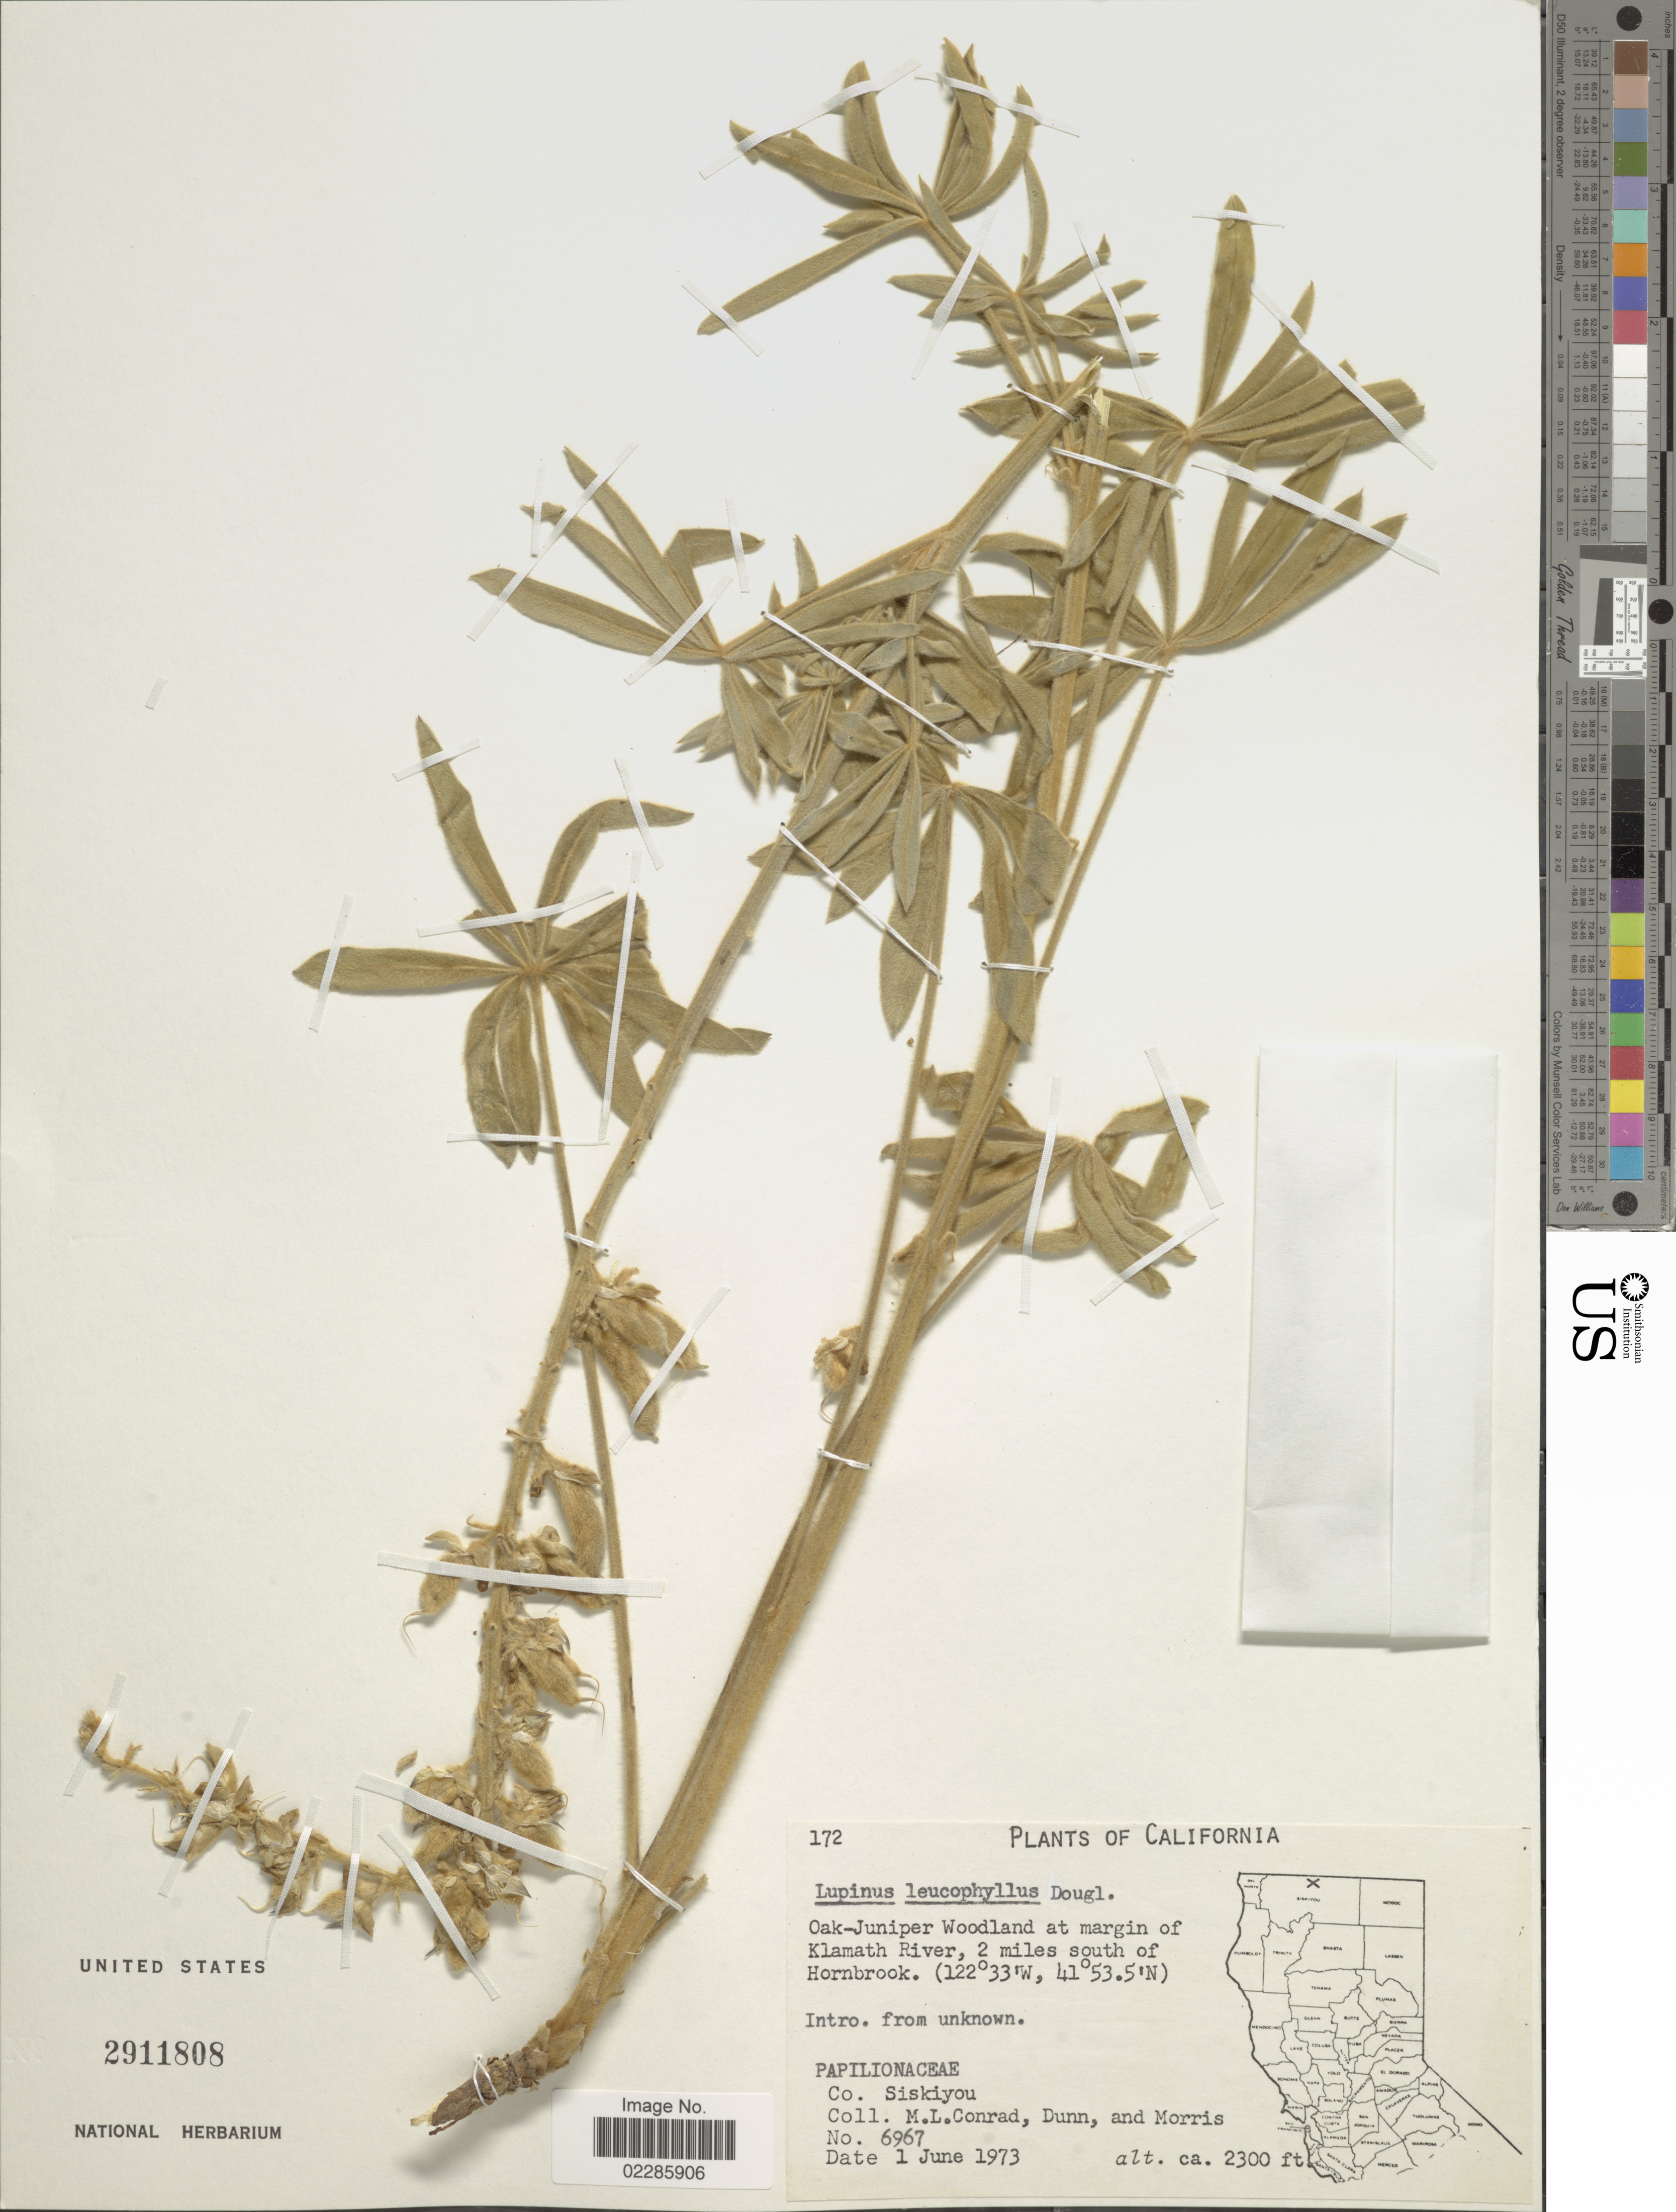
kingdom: Plantae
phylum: Tracheophyta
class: Magnoliopsida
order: Fabales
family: Fabaceae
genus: Lupinus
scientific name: Lupinus leucophyllus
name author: Douglas ex Lindl.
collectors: M. Conrad, -- Dunn & Morris, --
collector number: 6967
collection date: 1973-06-01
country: United States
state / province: California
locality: Oak-Juniper Woodland at margin of Klamath River, 2 miles south of Hornbrook, Co Siskiyou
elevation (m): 701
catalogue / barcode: US 2911808